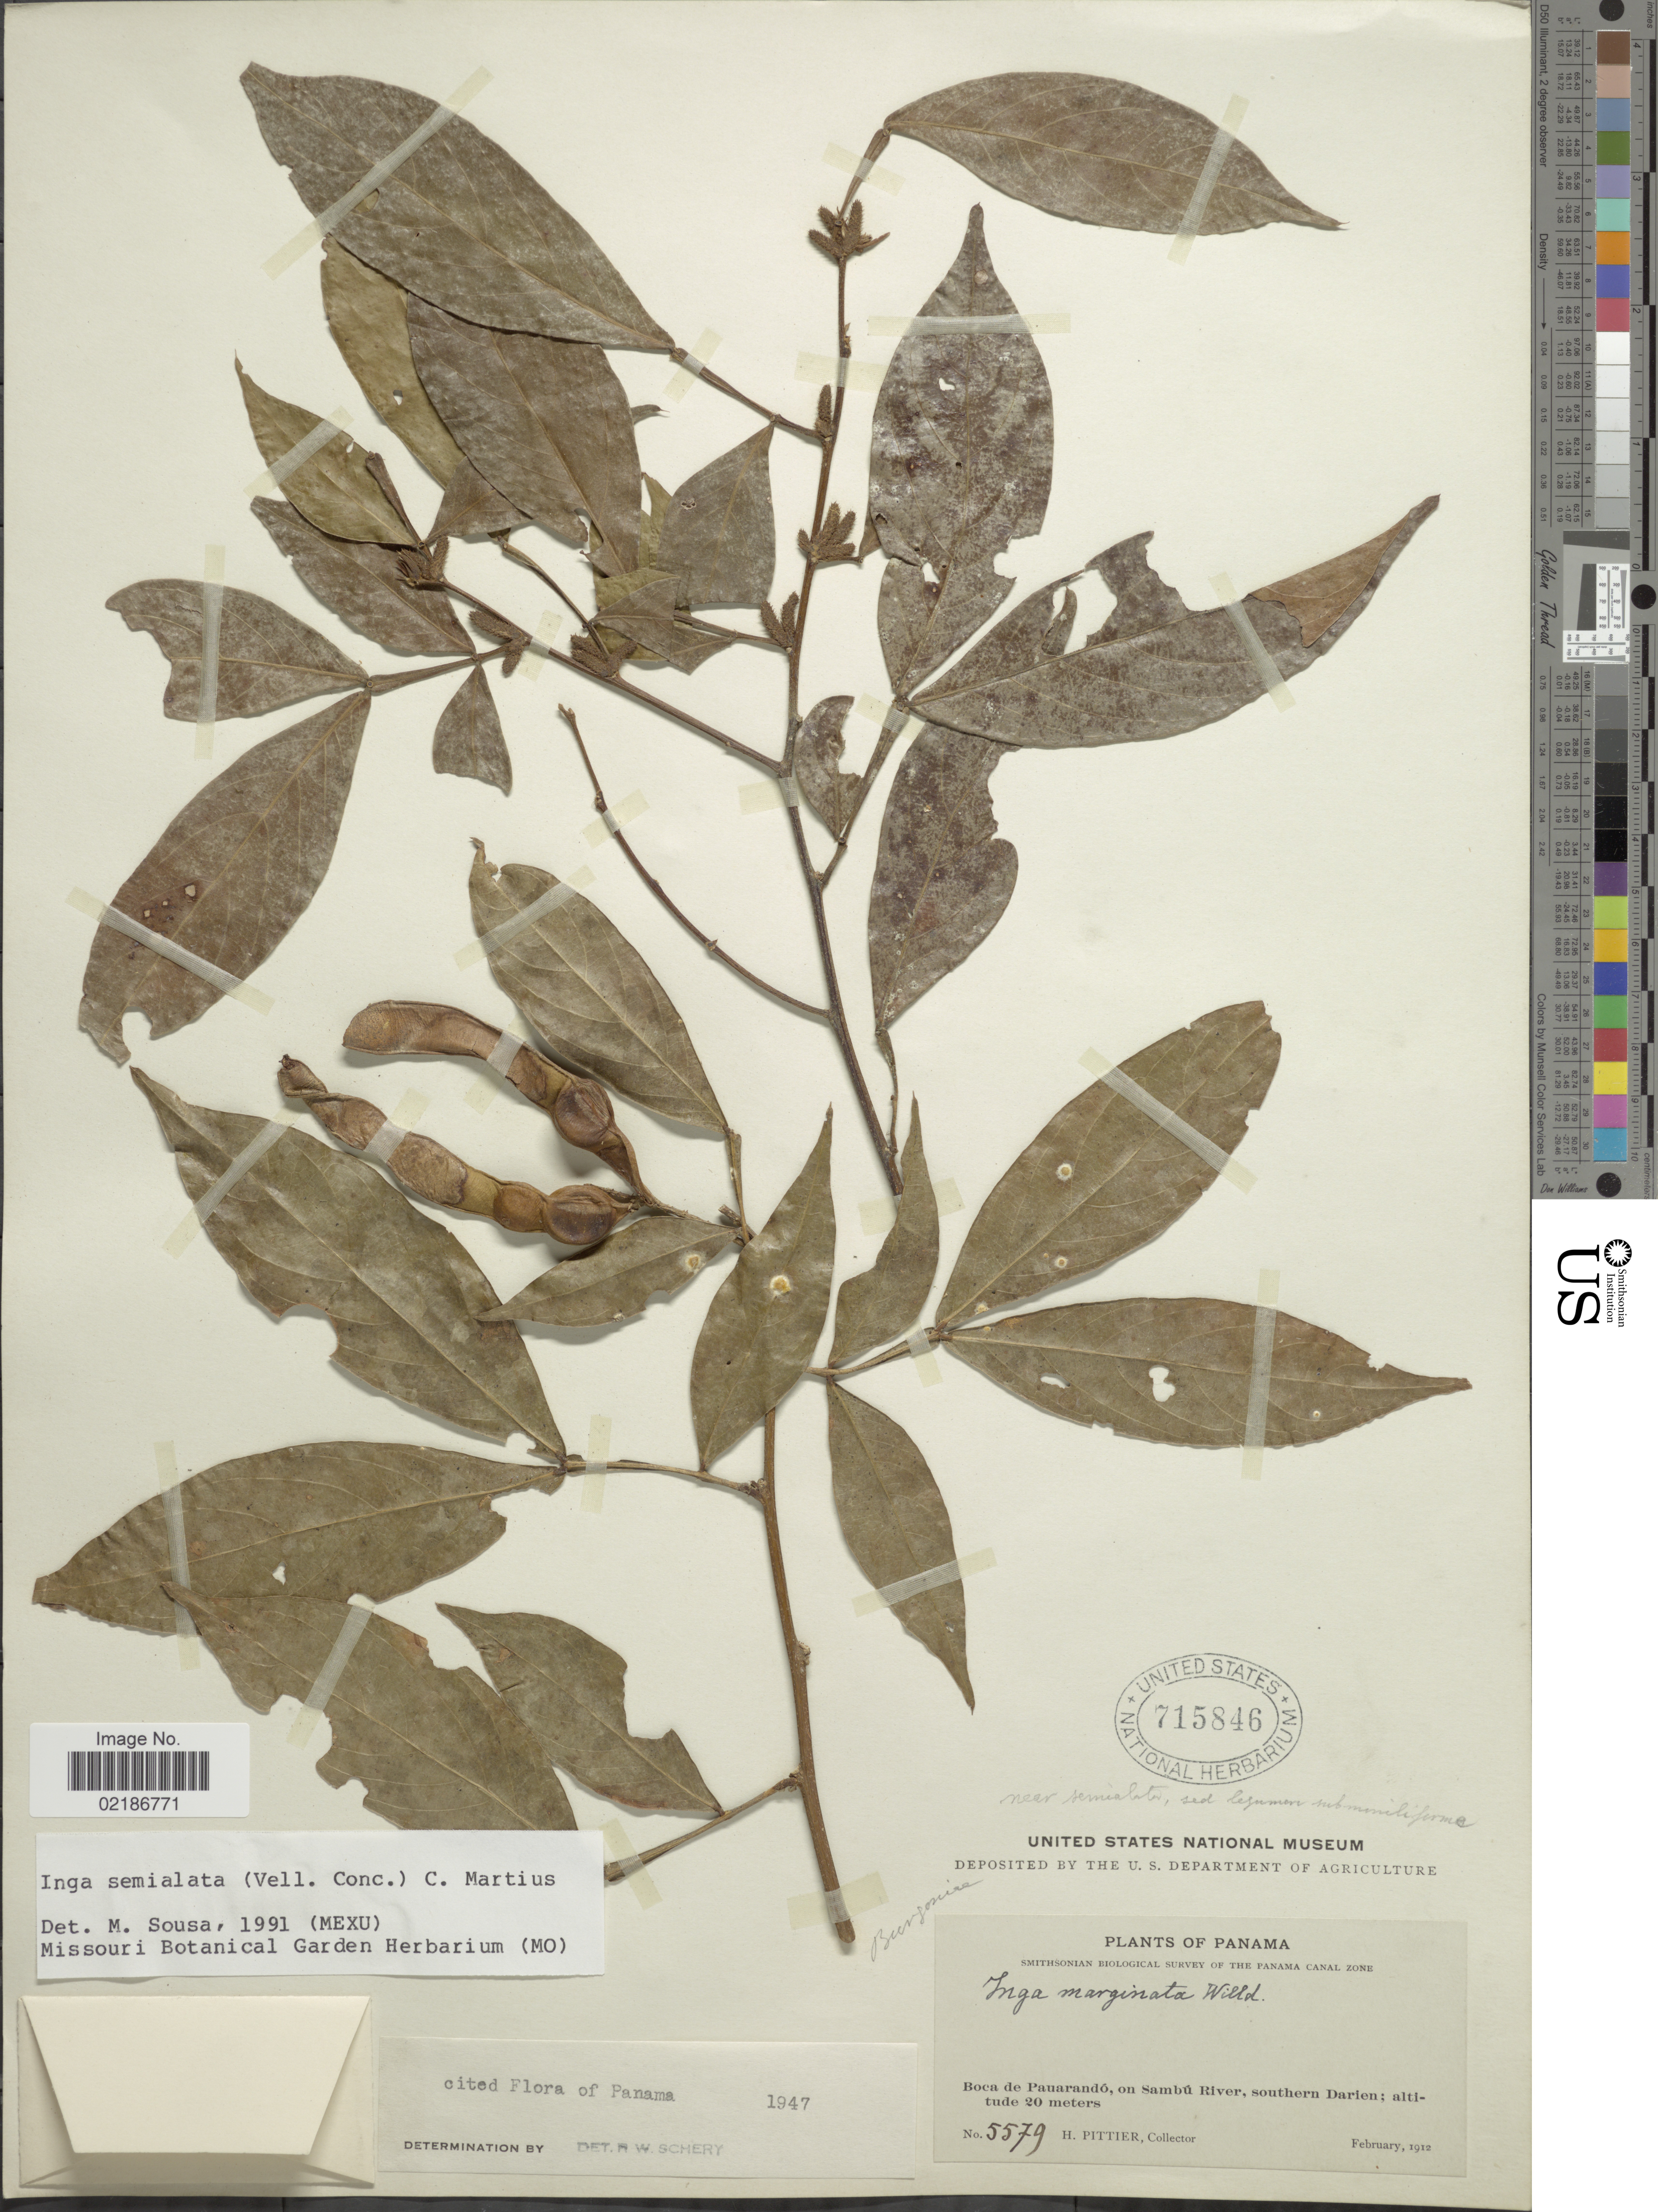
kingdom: Plantae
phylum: Tracheophyta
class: Magnoliopsida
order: Fabales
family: Fabaceae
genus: Inga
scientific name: Inga marginata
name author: Willd.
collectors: H. F. Pittier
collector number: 5579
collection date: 1912-02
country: Panama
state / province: Darién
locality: Boca de Pauarando, on Sambu River, southern Darien, Panama Canal Zone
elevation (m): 20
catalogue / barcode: US 715846